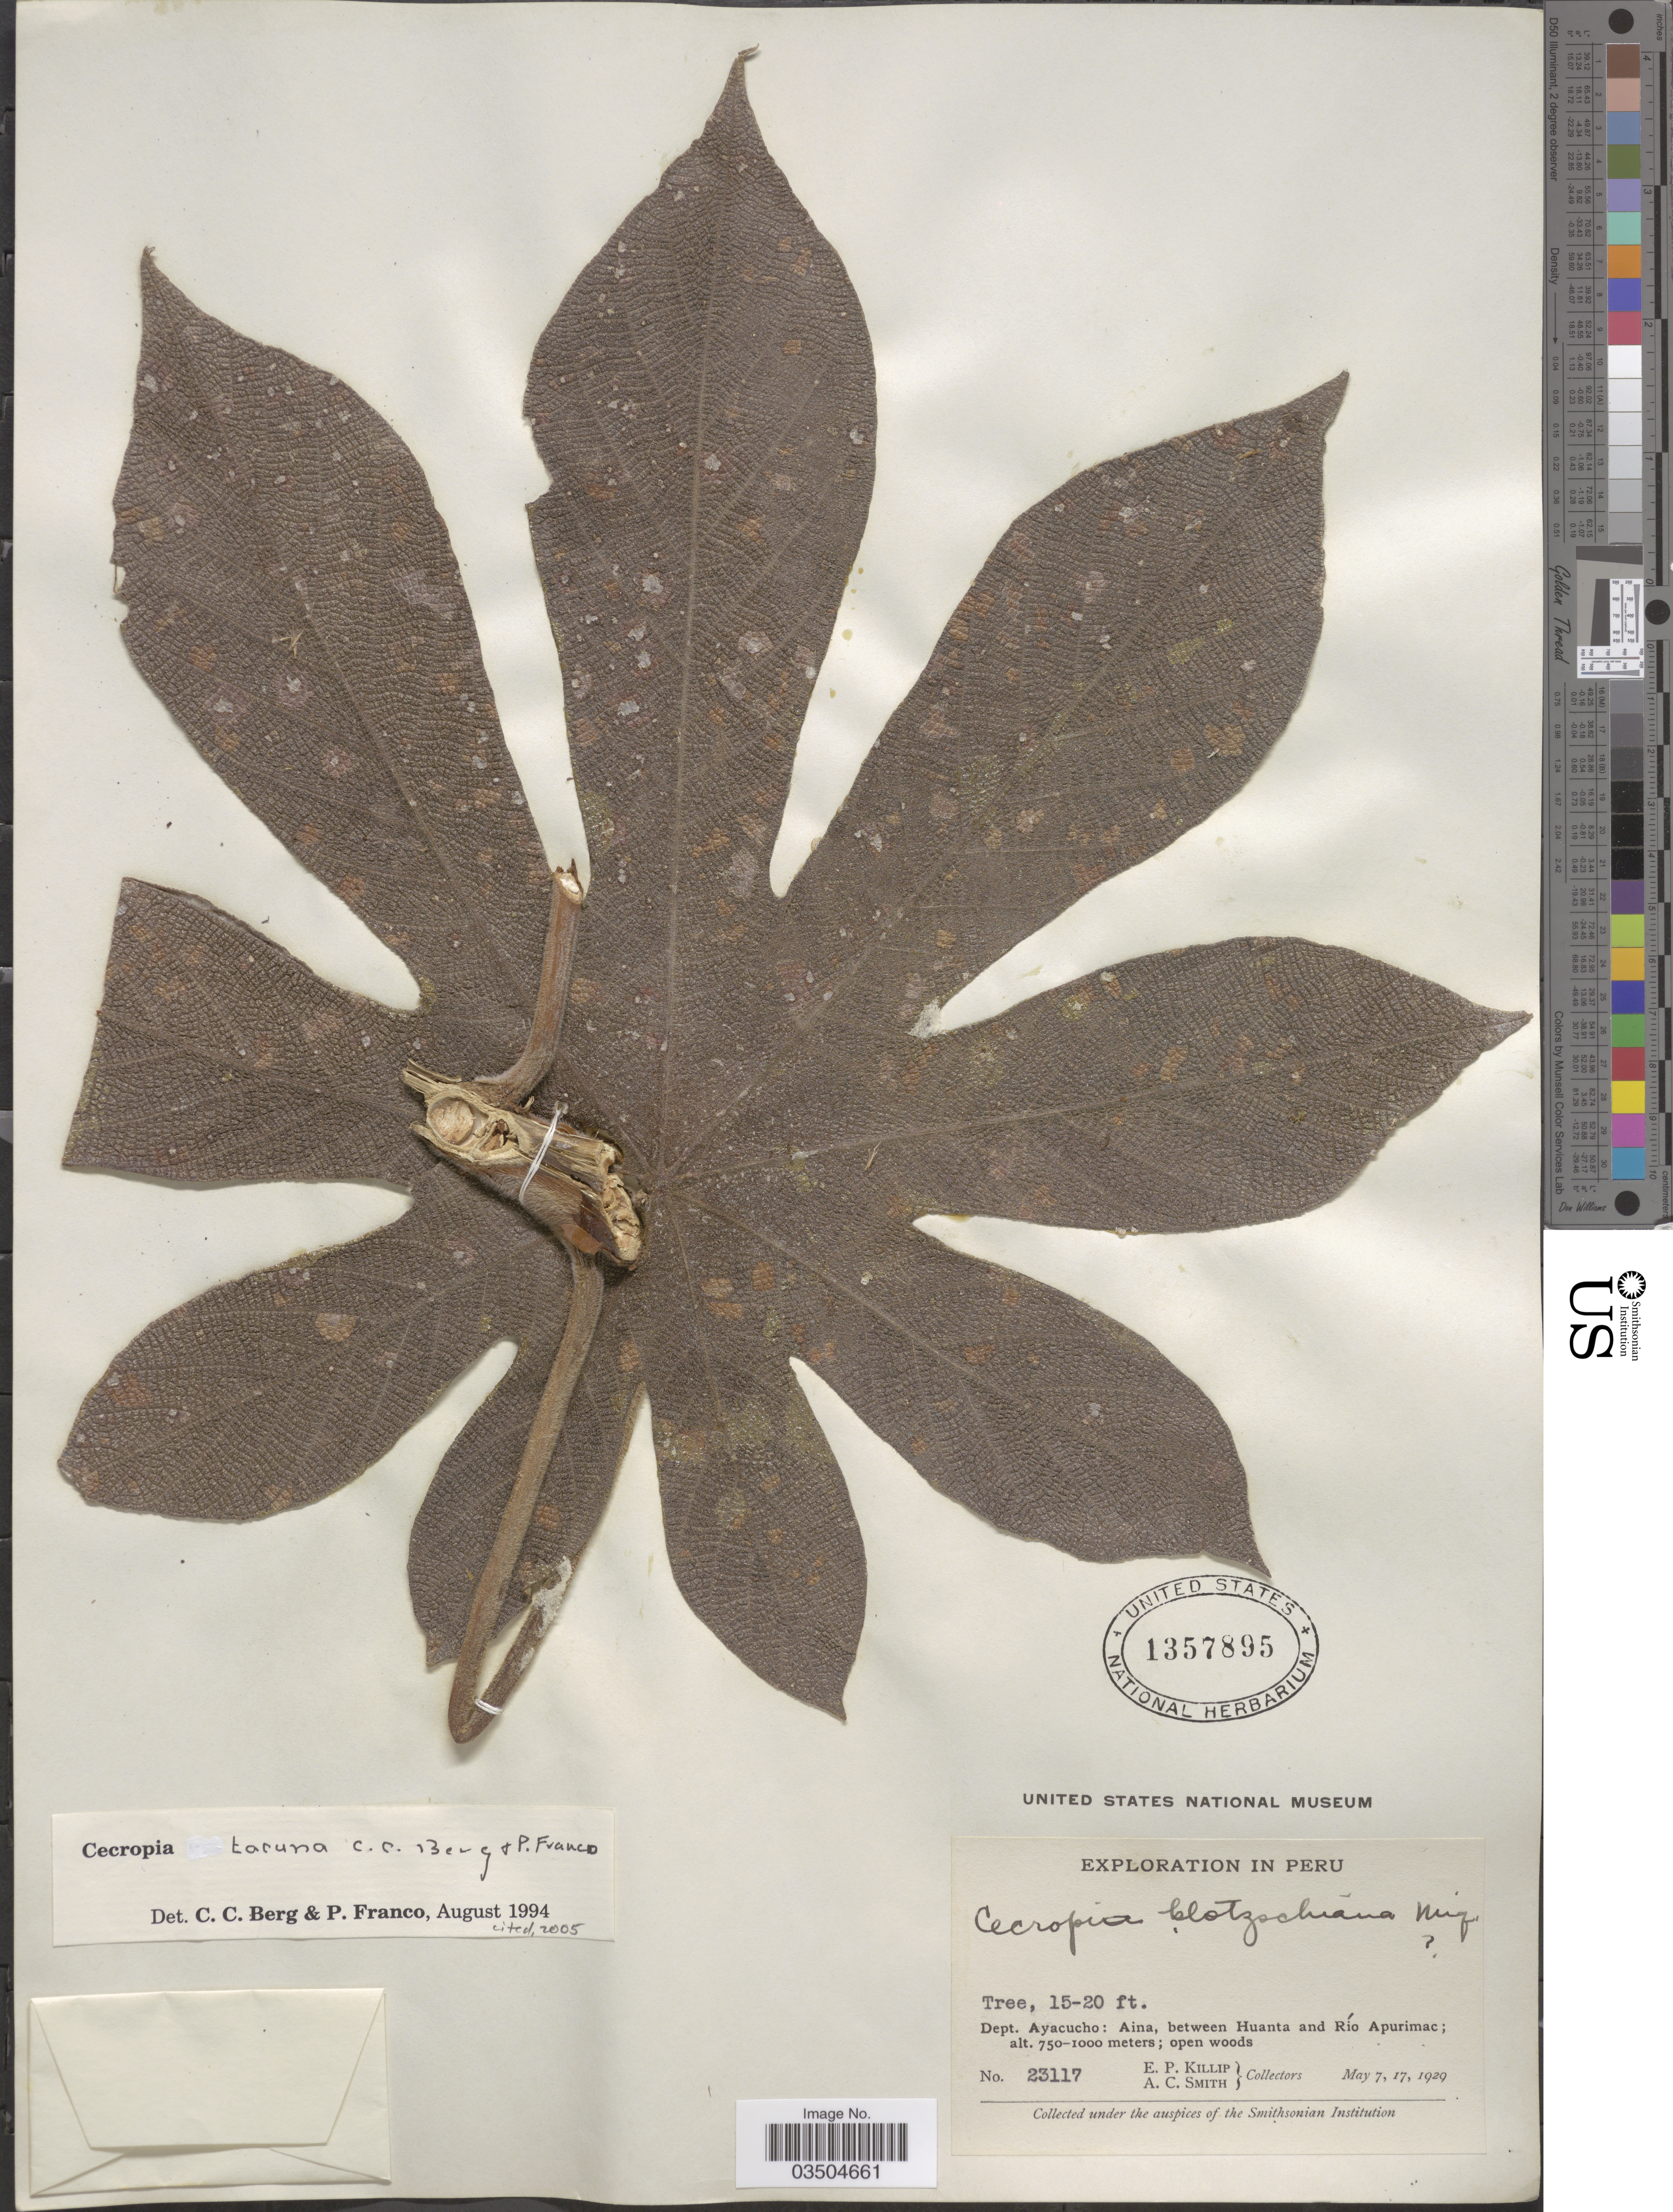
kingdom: Plantae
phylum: Tracheophyta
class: Magnoliopsida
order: Rosales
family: Urticaceae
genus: Cecropia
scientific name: Cecropia tacuna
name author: C.C. Berg & P. Franco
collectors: E. P. Killip & A. C. Smith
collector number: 23117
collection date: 1929-05-07/1929-05-17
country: Peru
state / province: Ayacucho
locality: Dept. Ayacucho: Aina, between Huanta and Río Apurimac.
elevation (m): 750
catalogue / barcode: US 1357895